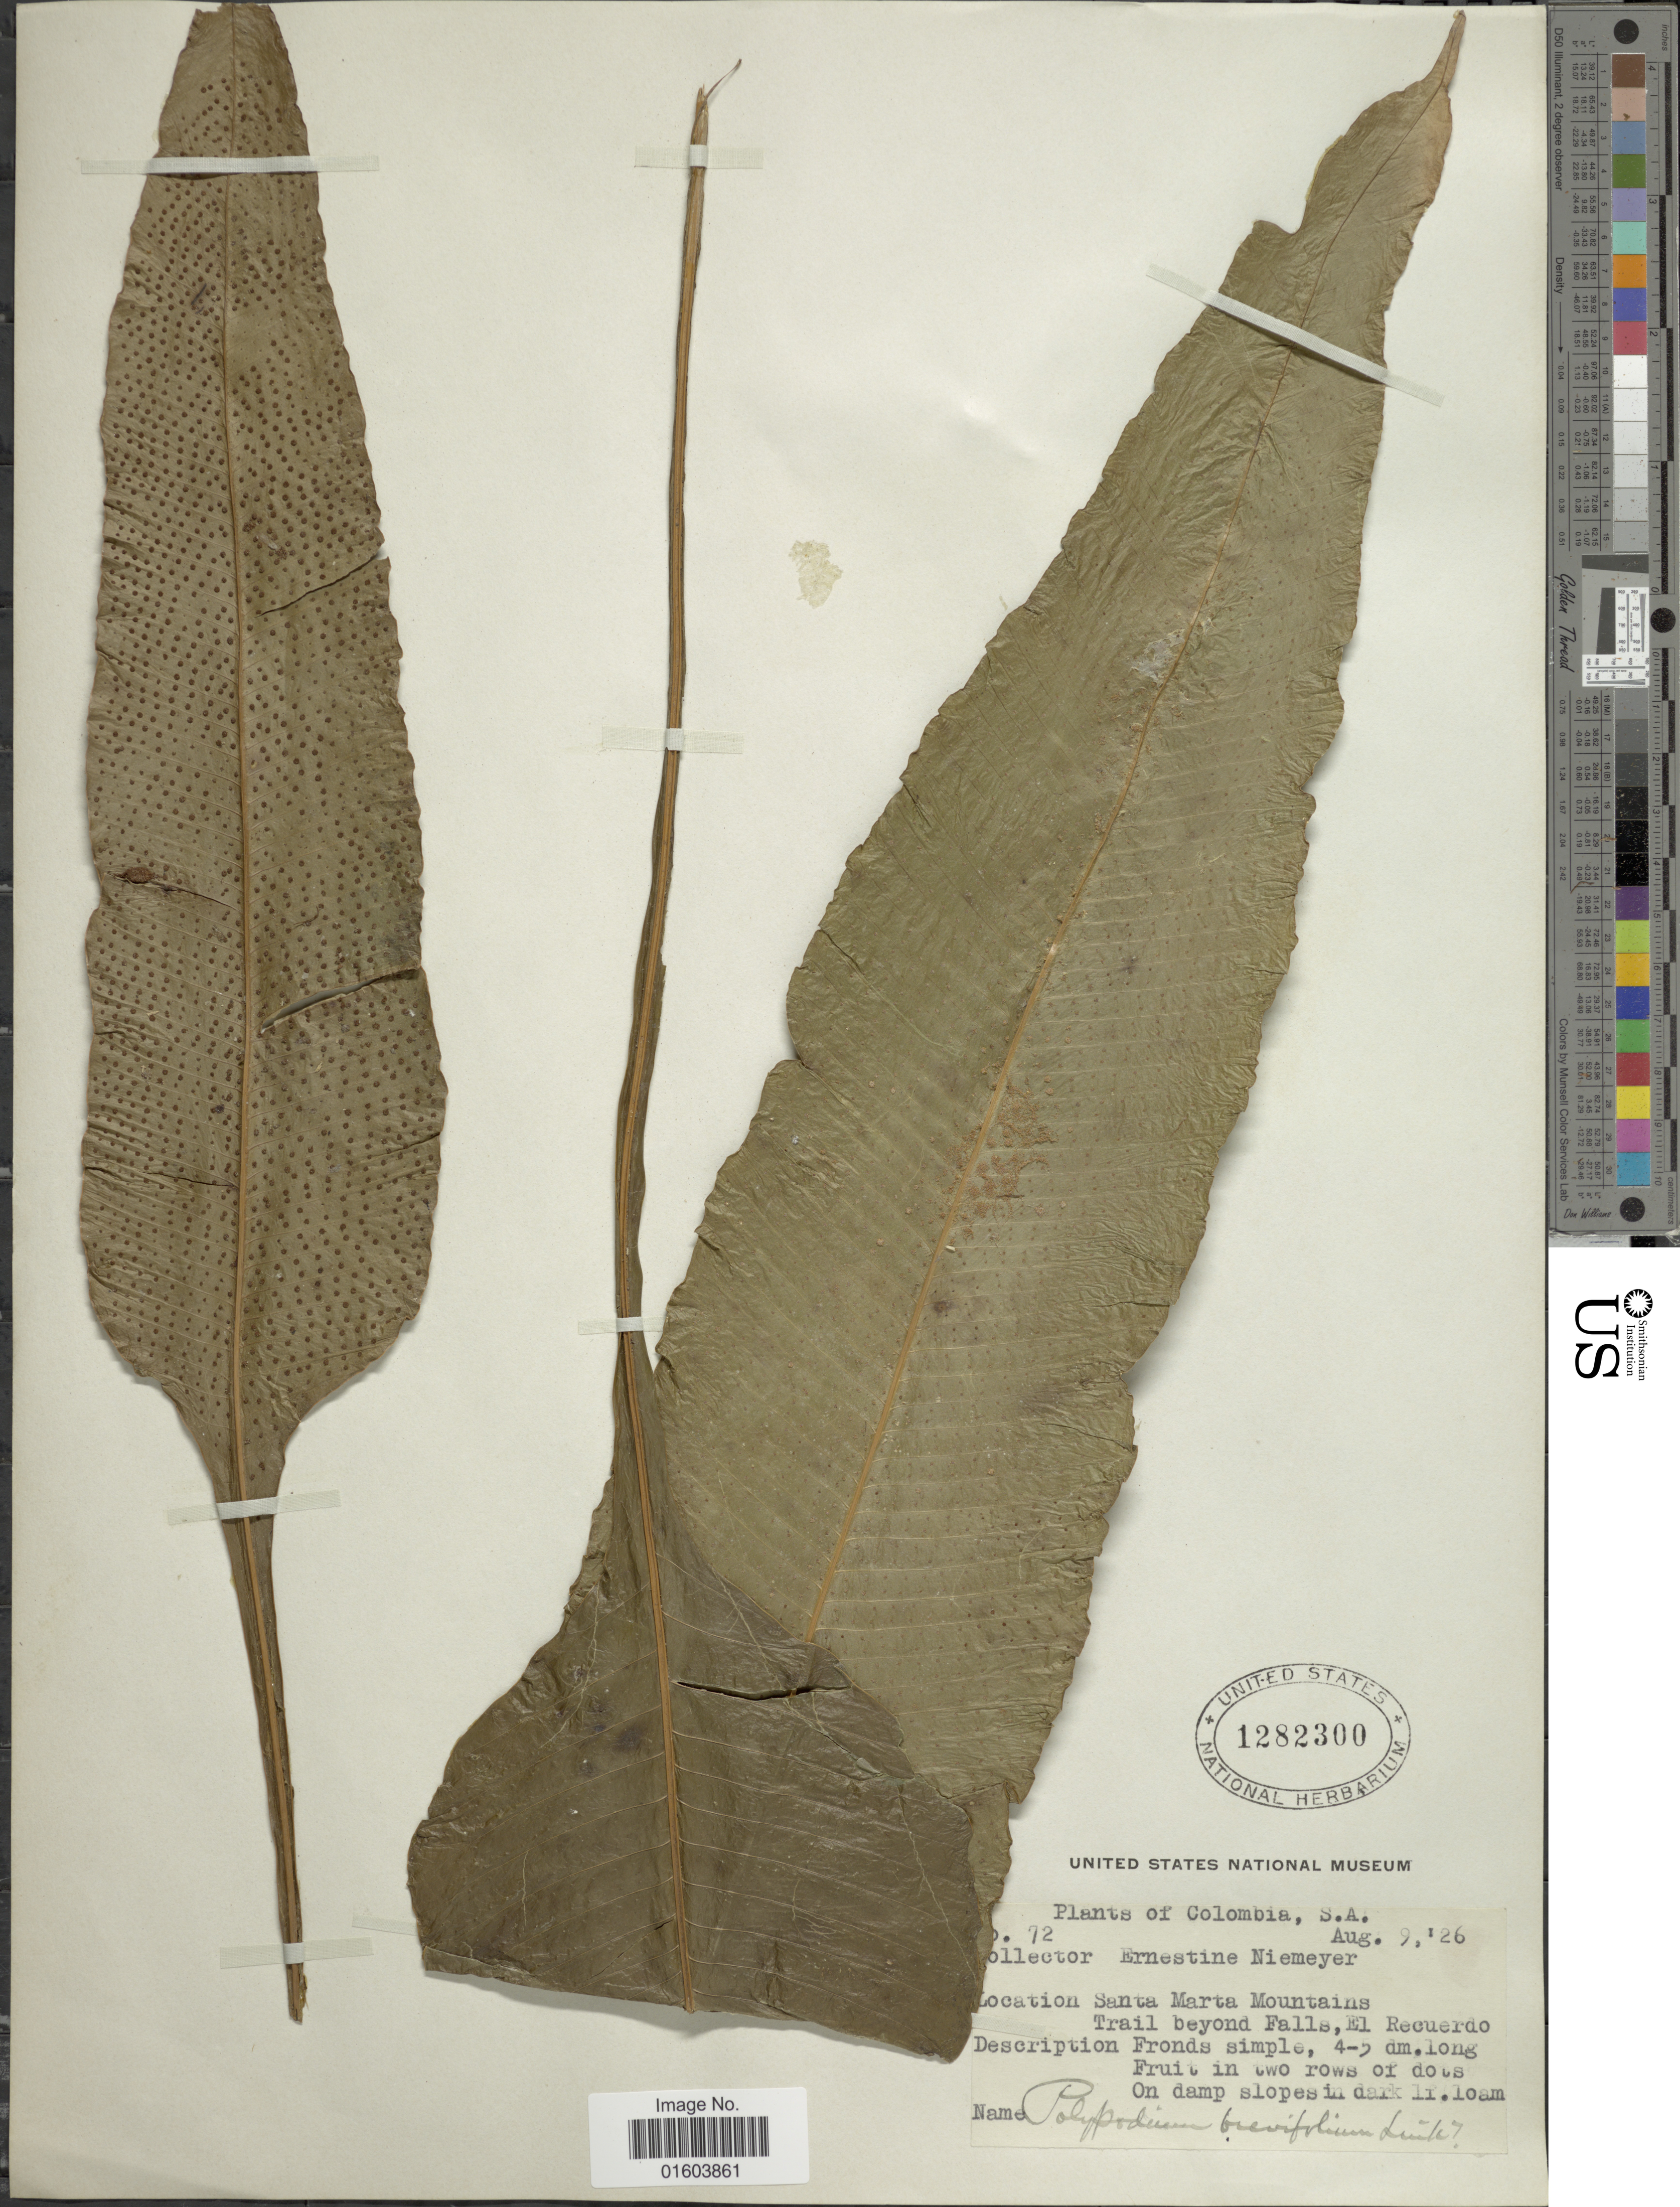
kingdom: Plantae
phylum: Tracheophyta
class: Polypodiopsida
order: Polypodiales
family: Polypodiaceae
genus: Campyloneurum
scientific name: Campyloneurum abruptum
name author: (Lindm.) B. León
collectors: E. H. Niemeyer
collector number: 72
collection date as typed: Transcribed d/m/y: 9/8/26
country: Colombia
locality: Colombia, S. A. Santa Marta Mountains Trail beyond Falls, El Recuerdo.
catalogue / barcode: US 1282300